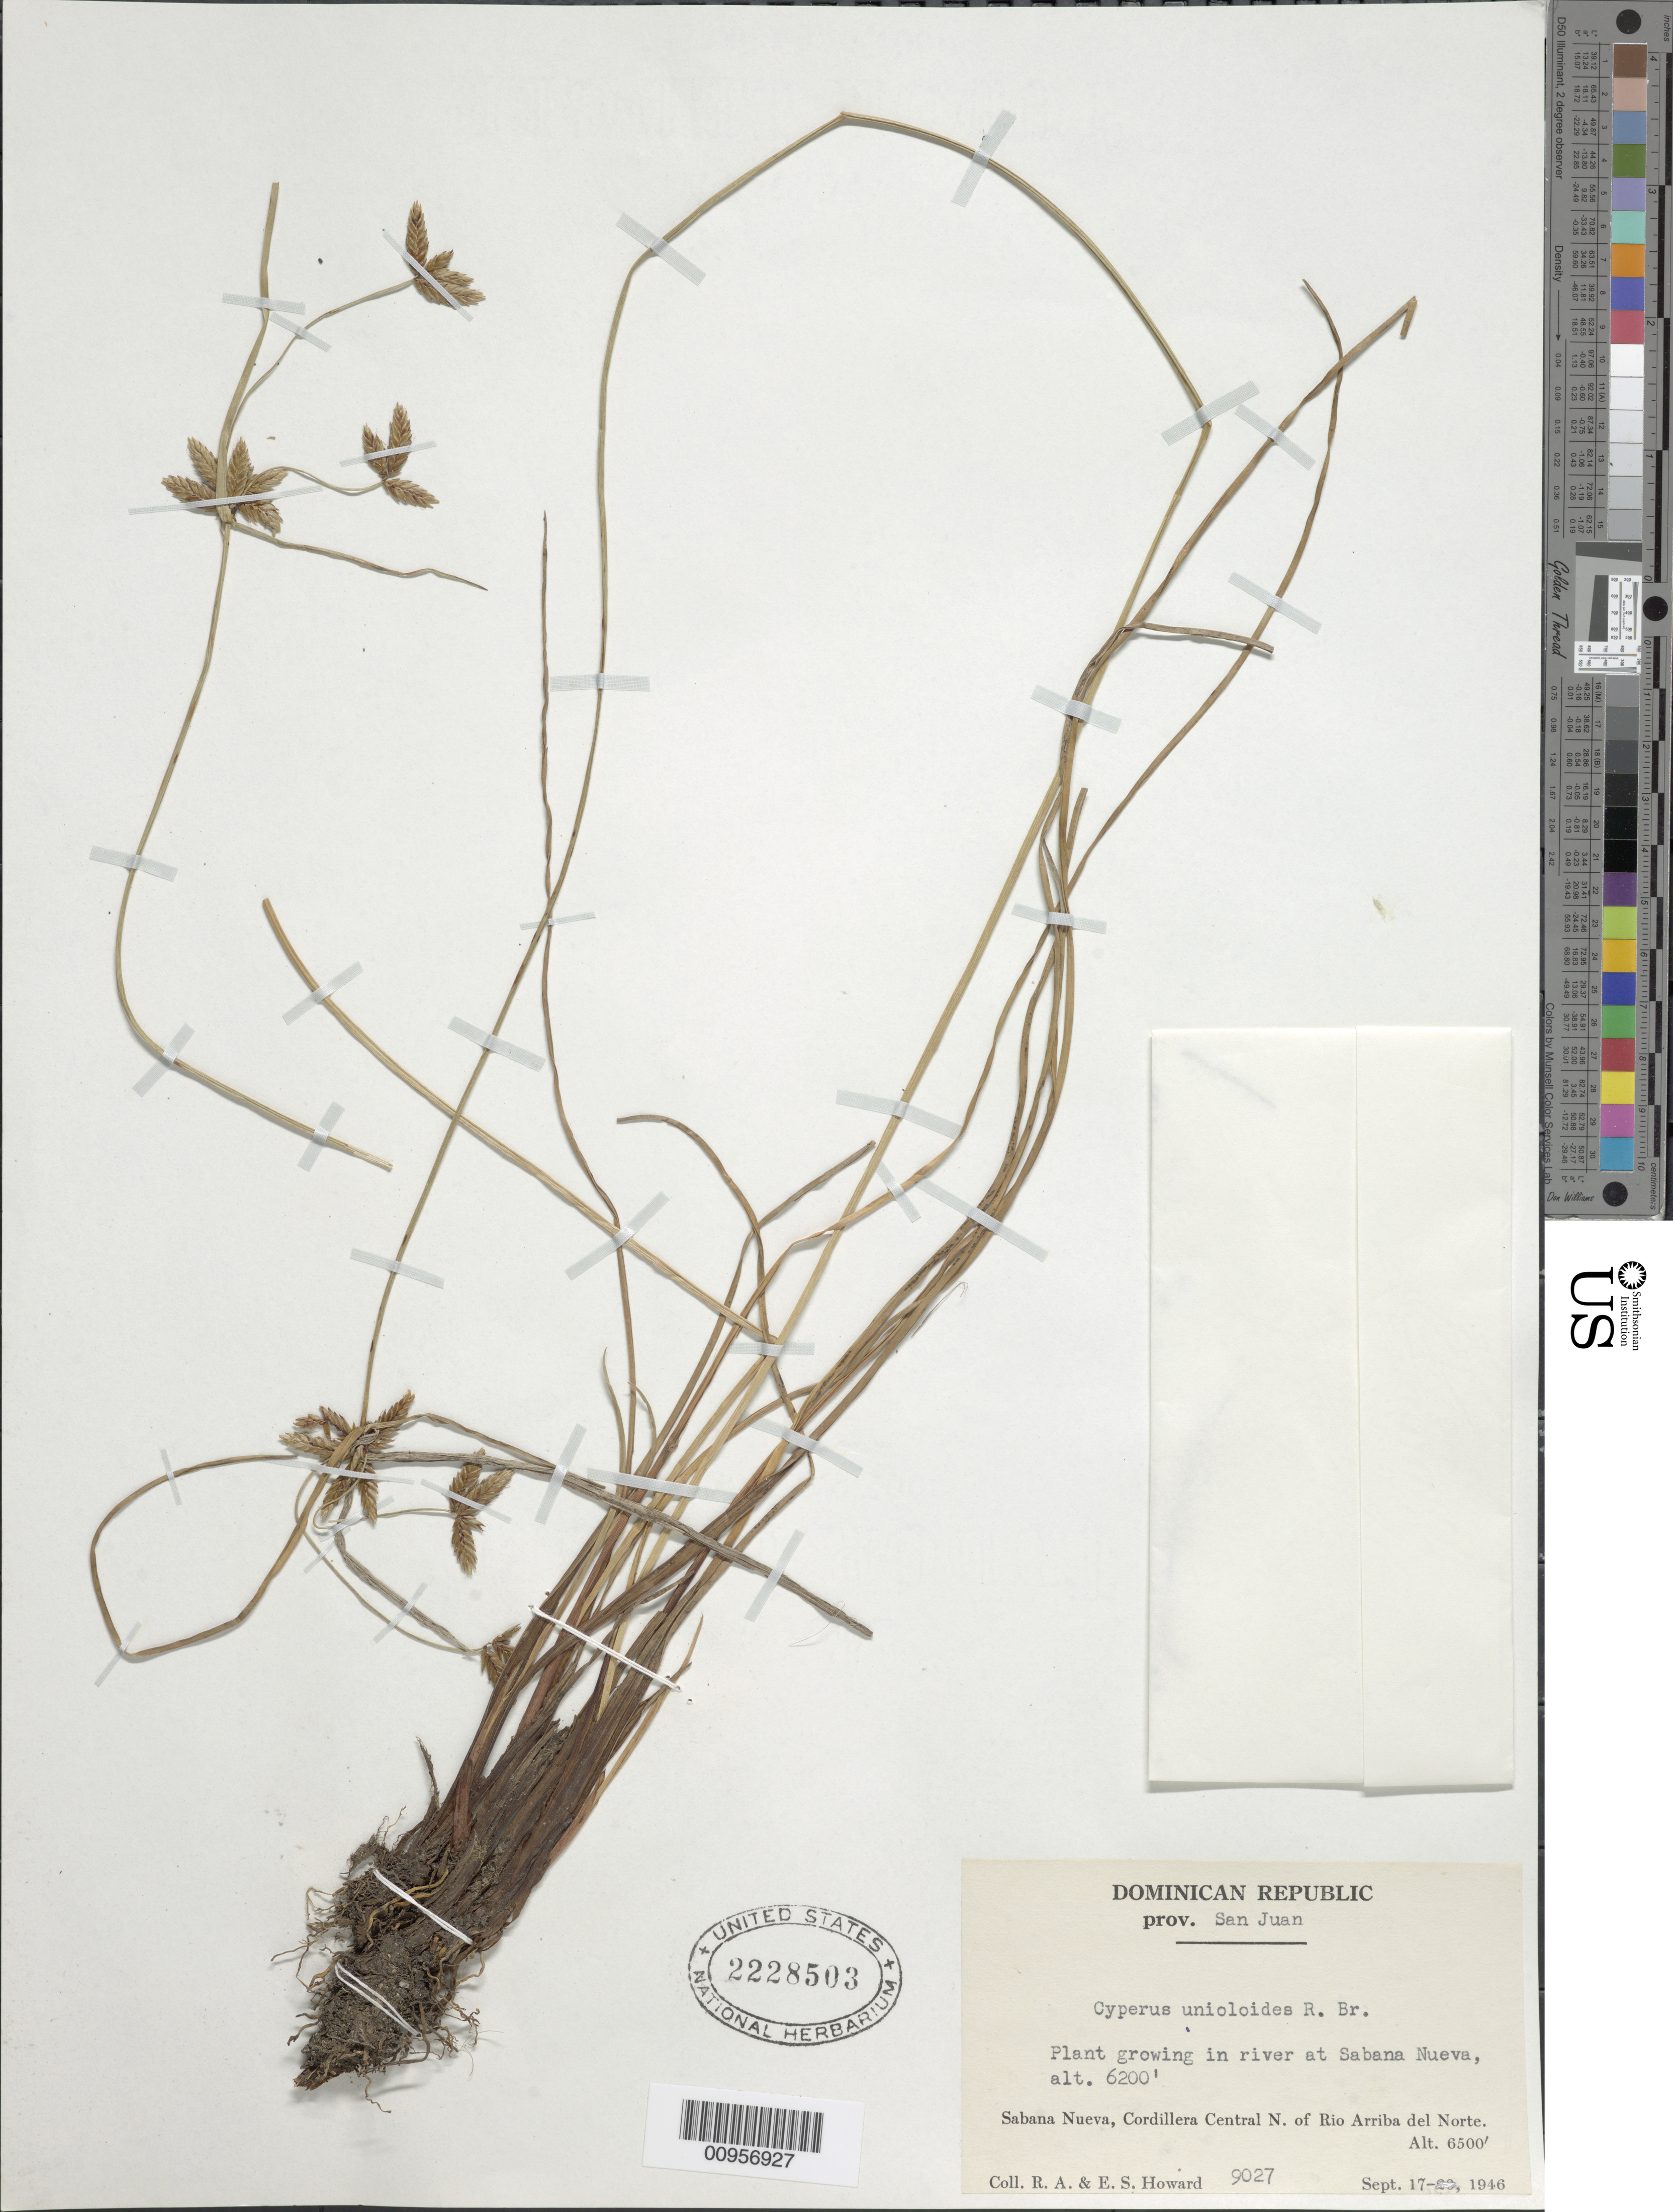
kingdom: Plantae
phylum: Tracheophyta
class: Liliopsida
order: Poales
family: Cyperaceae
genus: Cyperus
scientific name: Cyperus unioloides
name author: R. Br.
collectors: R. A. Howard & E. S. Howard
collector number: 9027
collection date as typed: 17 Sep 1946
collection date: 1946-09-17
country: Dominican Republic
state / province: San Juan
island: Hispaniola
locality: Sabana Nueva, Cordillera Central N. of Rio Arriba del Norte, in river at Sabana Nueva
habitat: Growing in river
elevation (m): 1890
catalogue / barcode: US 2228503